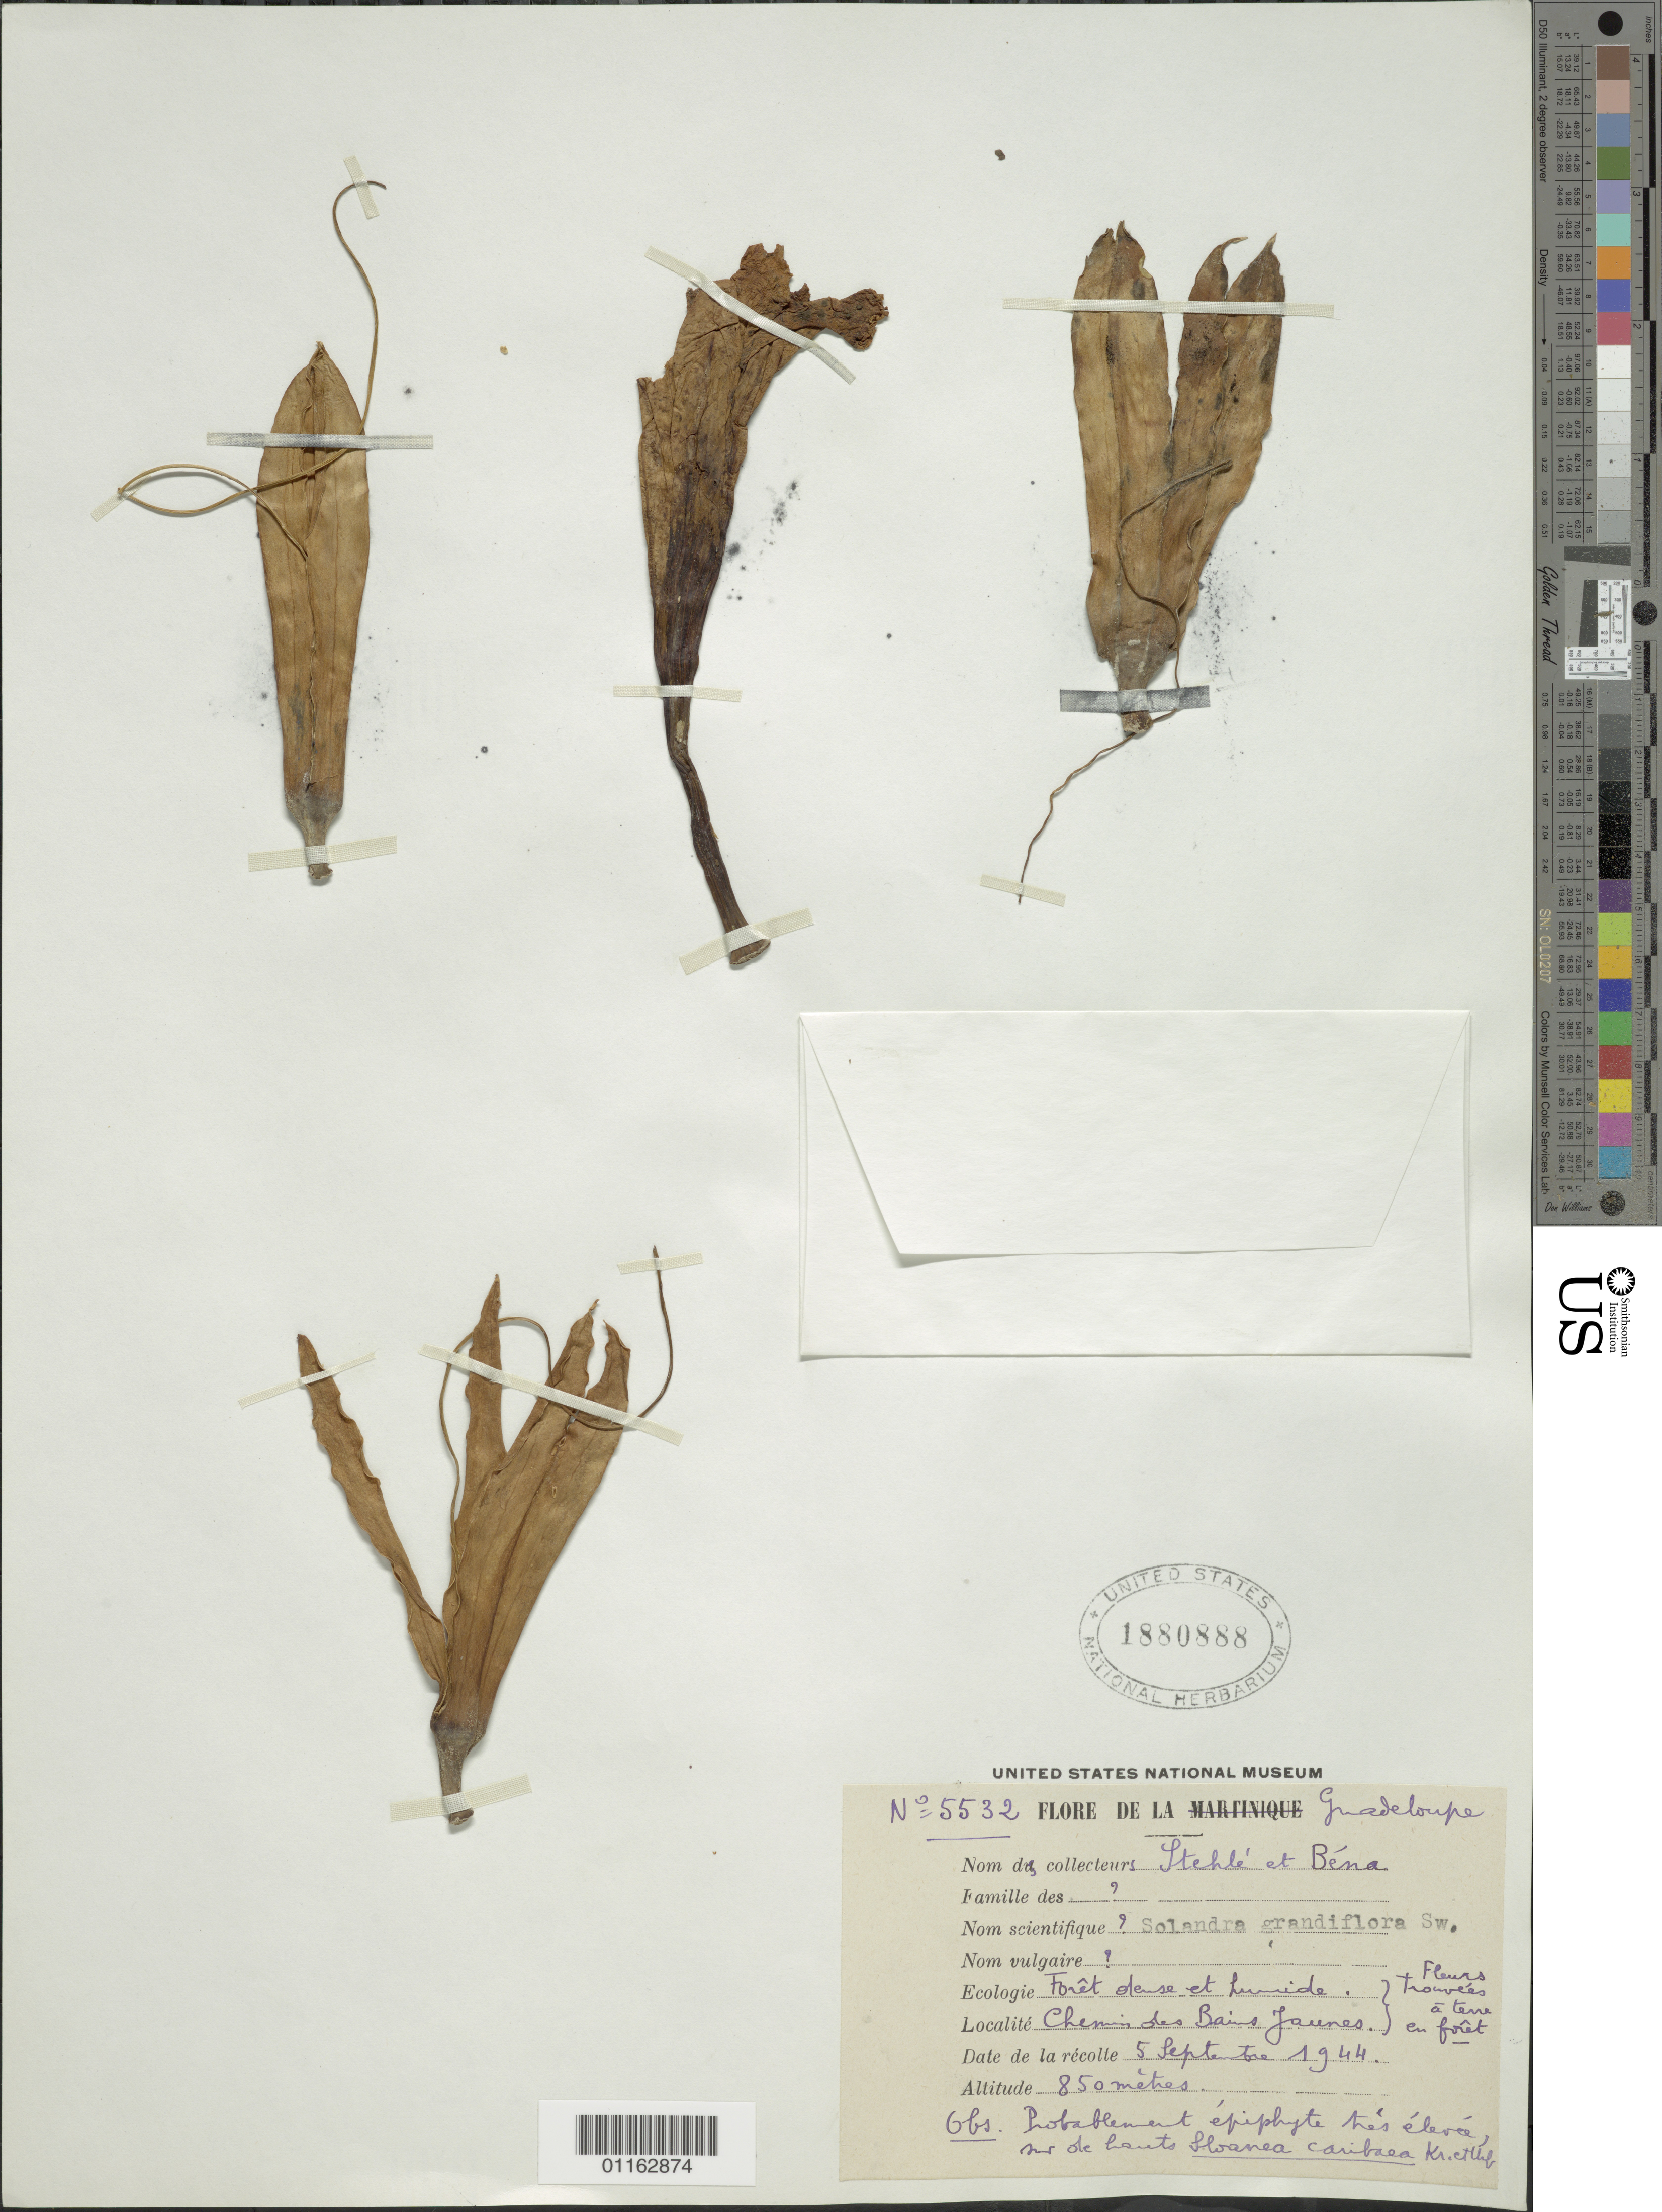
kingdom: Plantae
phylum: Tracheophyta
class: Magnoliopsida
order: Solanales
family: Solanaceae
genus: Solandra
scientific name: Solandra grandiflora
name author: Sw.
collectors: R. Béna & H. Stehlé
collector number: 5532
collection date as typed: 05 Sep 1944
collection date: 1944-09-05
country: Guadeloupe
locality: Bains Juares in dense and humid forest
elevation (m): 850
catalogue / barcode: US 1880888